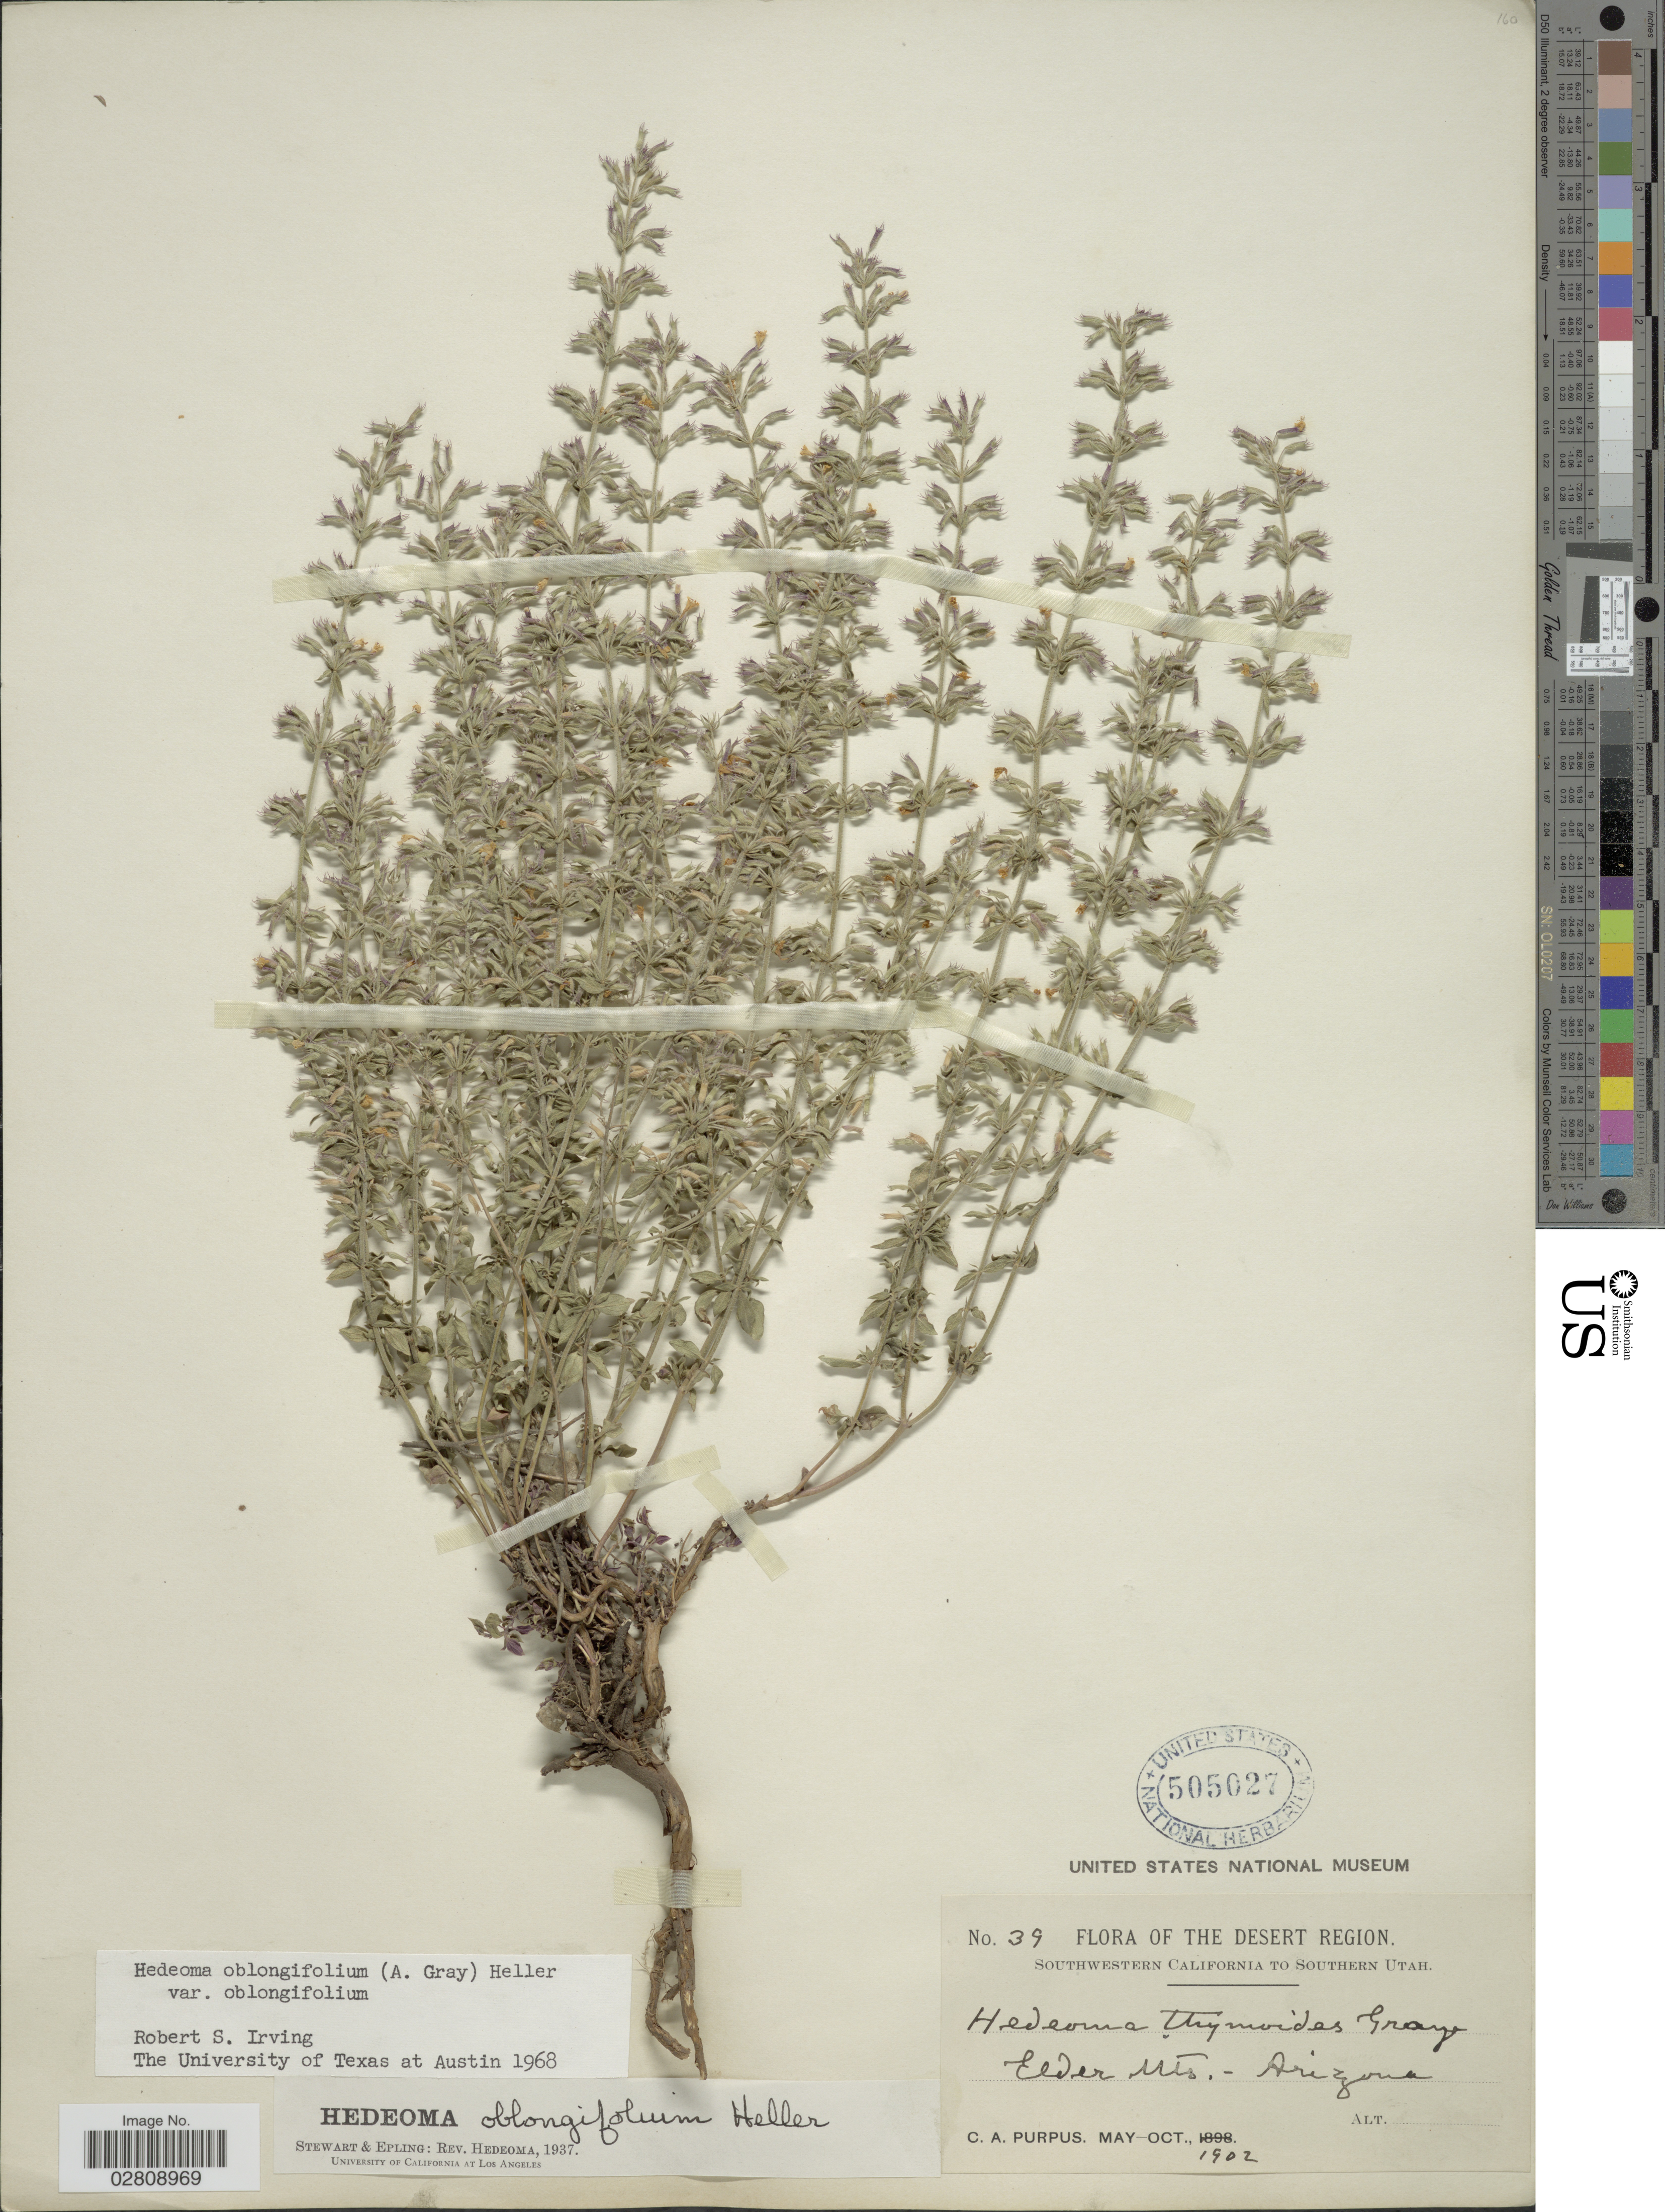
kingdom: Plantae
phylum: Tracheophyta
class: Magnoliopsida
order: Lamiales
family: Lamiaceae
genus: Hedeoma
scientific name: Hedeoma oblongifolia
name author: (A. Gray) A. Heller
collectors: C. A. Purpus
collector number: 39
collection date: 1902-05/1902-10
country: United States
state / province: Arizona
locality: The Desert Region. Southwestern California to Southern Utah. Elder Mts.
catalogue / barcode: US 505027